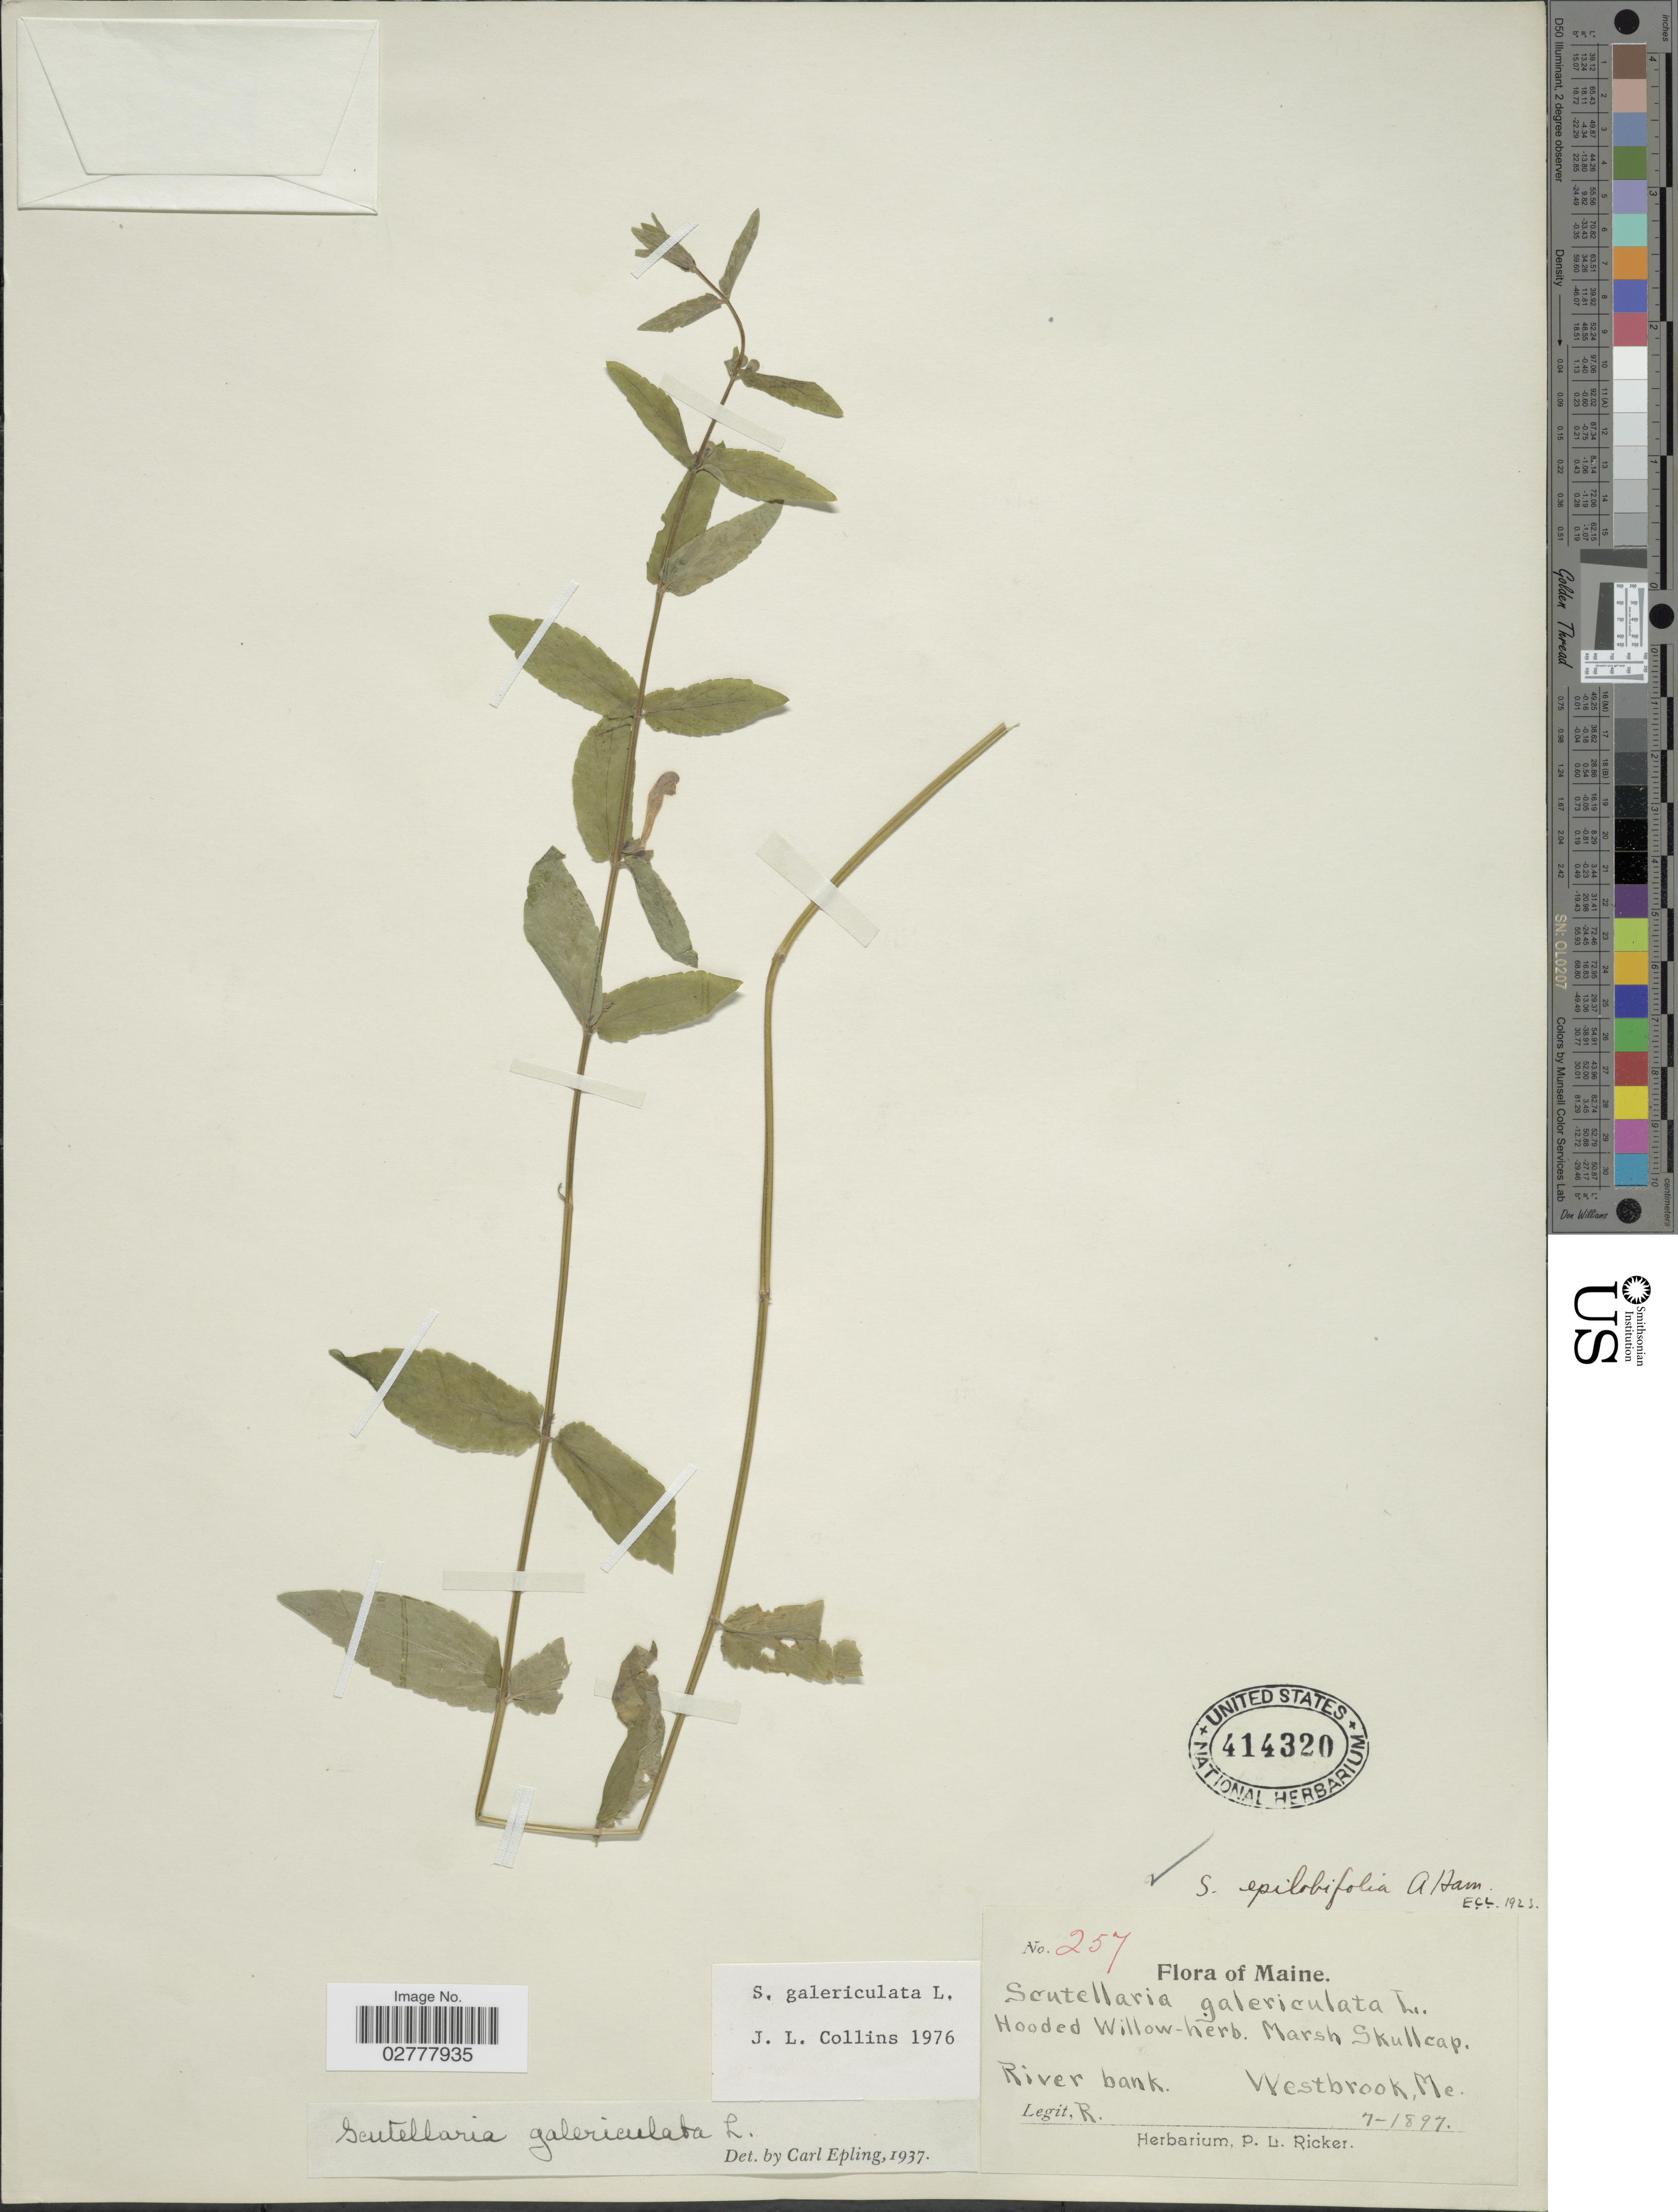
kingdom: Plantae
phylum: Tracheophyta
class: Magnoliopsida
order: Lamiales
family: Lamiaceae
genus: Scutellaria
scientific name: Scutellaria galericulata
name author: L.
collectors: P. Ricker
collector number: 257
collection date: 1897-07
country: United States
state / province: Maine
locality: Hooded Willow-herb. River bank. Westbrook.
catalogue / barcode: US 414320